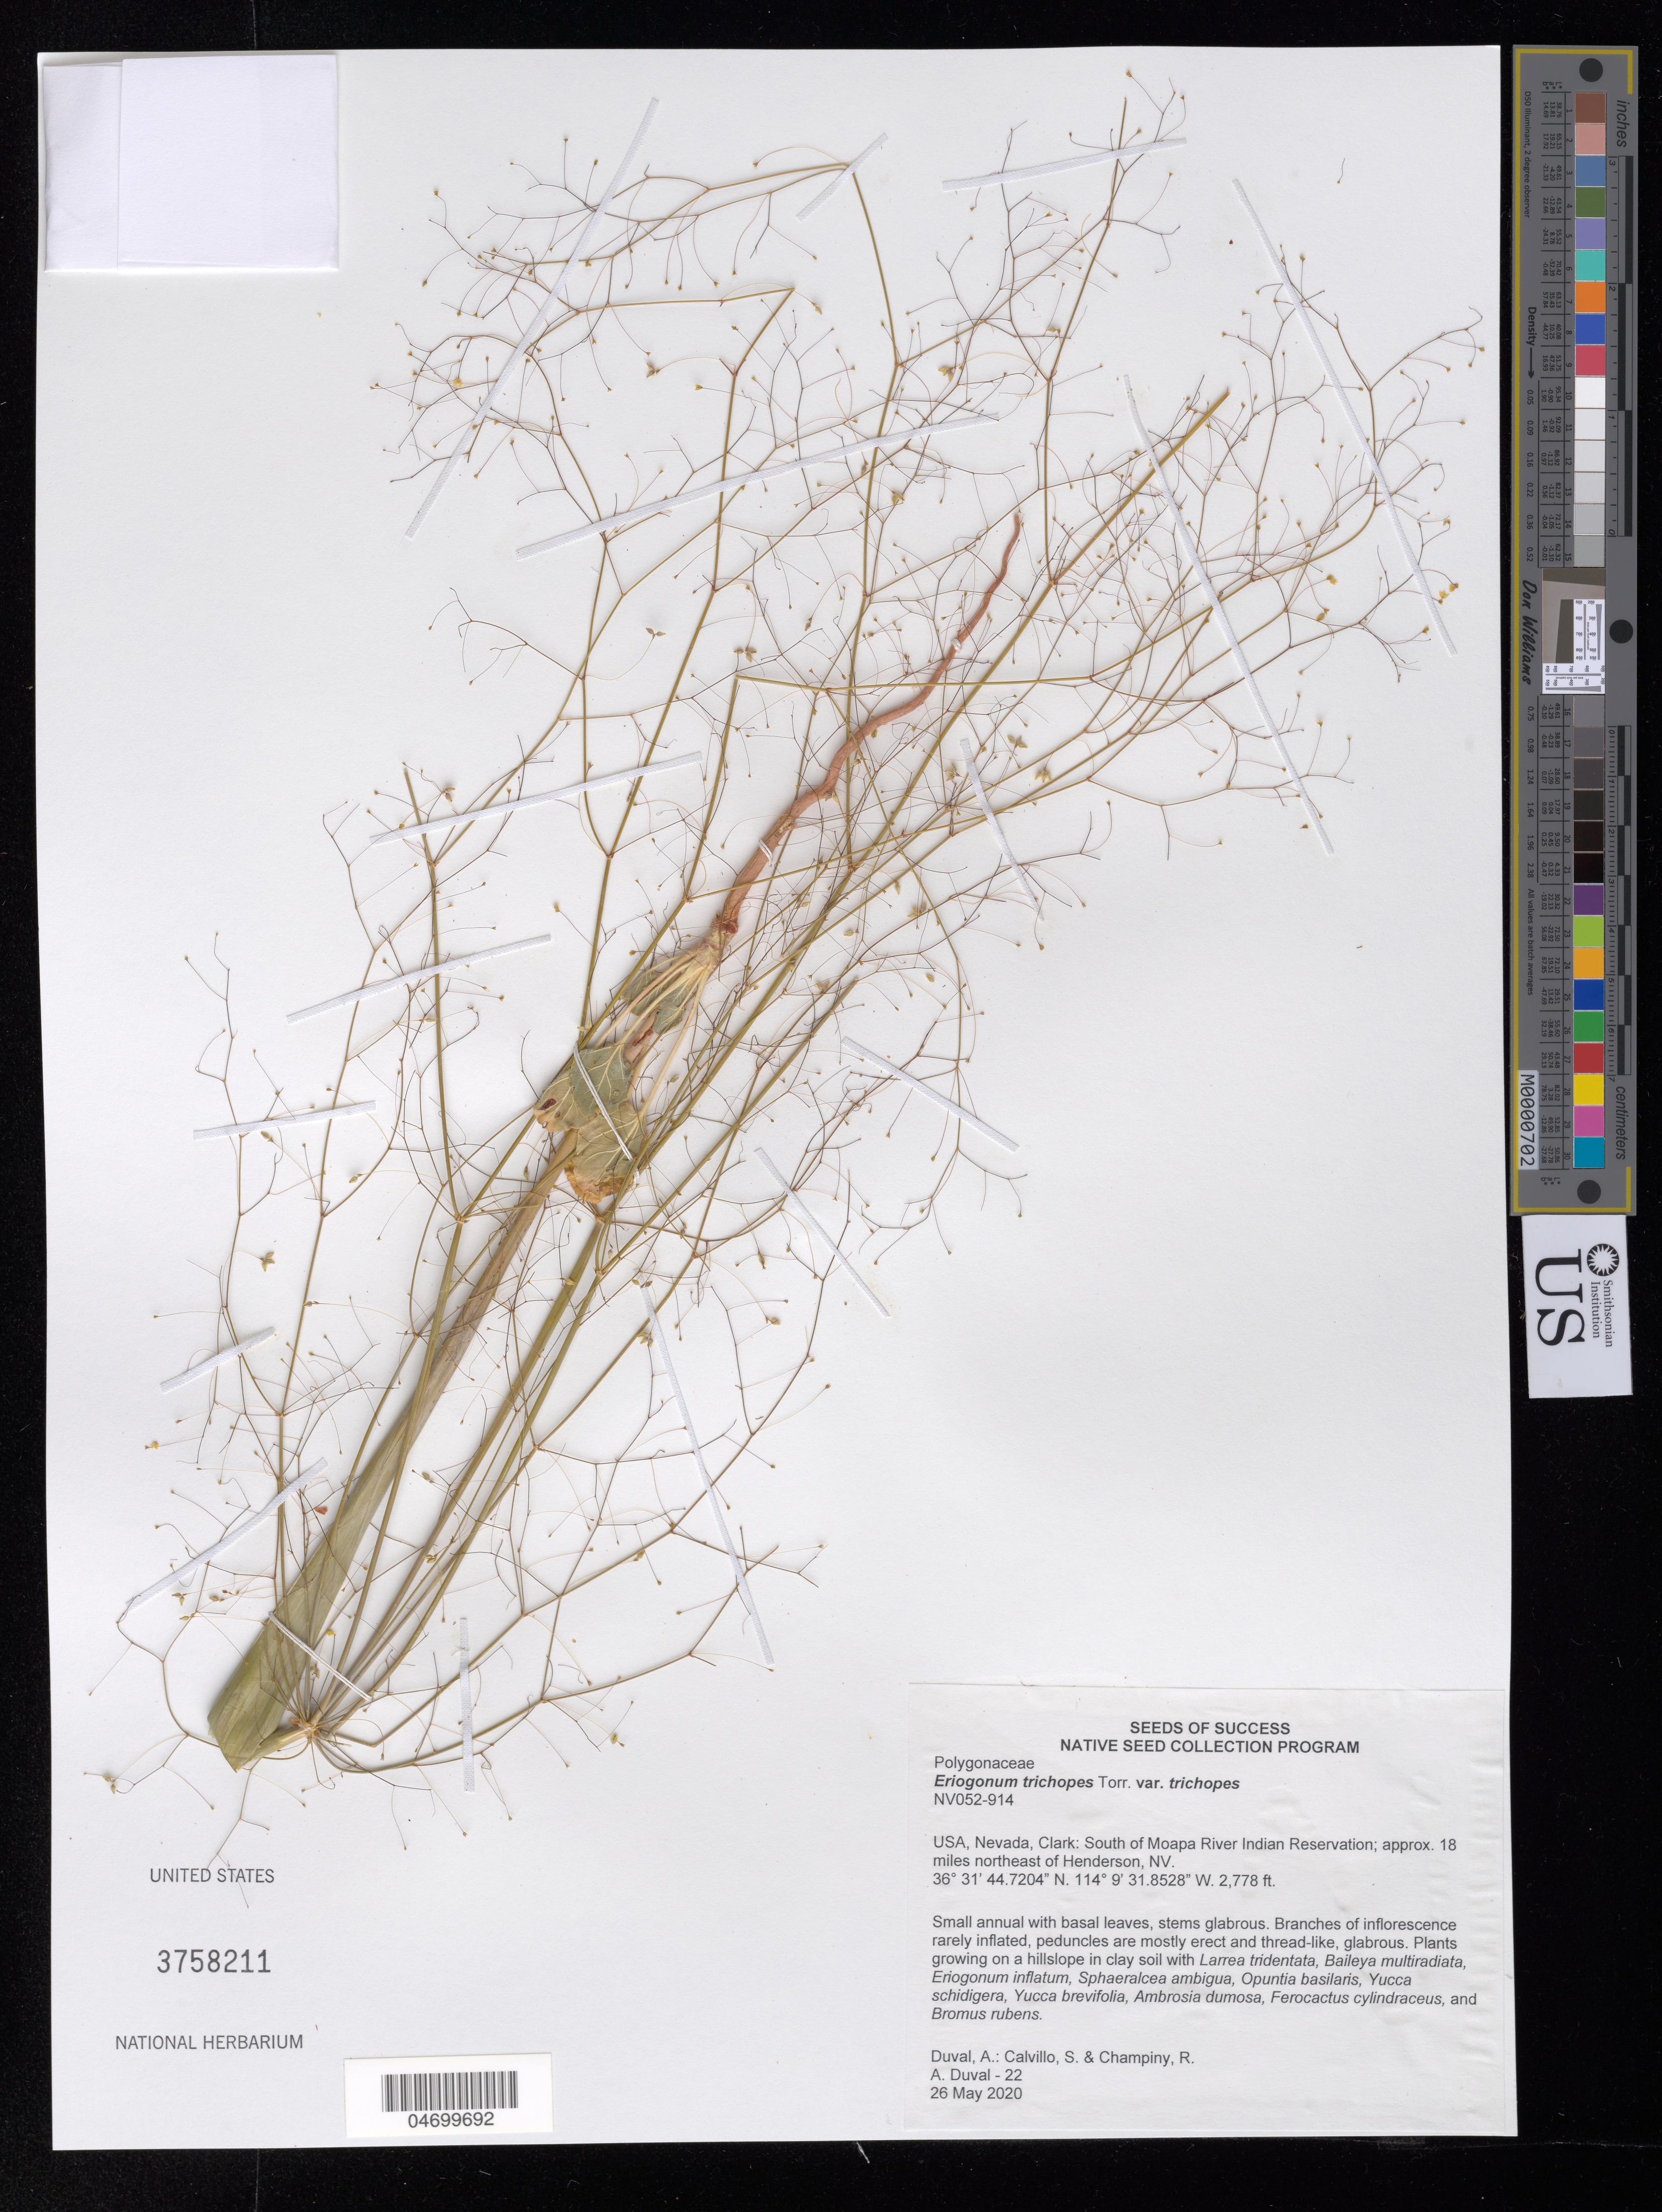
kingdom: Plantae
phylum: Tracheophyta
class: Magnoliopsida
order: Caryophyllales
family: Polygonaceae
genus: Eriogonum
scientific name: Eriogonum trichopes var. trichopes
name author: Torr.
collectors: A. Duval, S. Calvillo & R. Champiny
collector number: NV052-914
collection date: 2020-05-26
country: United States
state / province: Nevada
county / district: Clark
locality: S of Moapa River Indian Reservation, 18 mi. NE of Henderson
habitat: Clay soil. With Ambrosia dumosa, Larrea tridentata, Yucca brevifolia, Bromus rubens, etc.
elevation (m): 847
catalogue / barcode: US 3758211